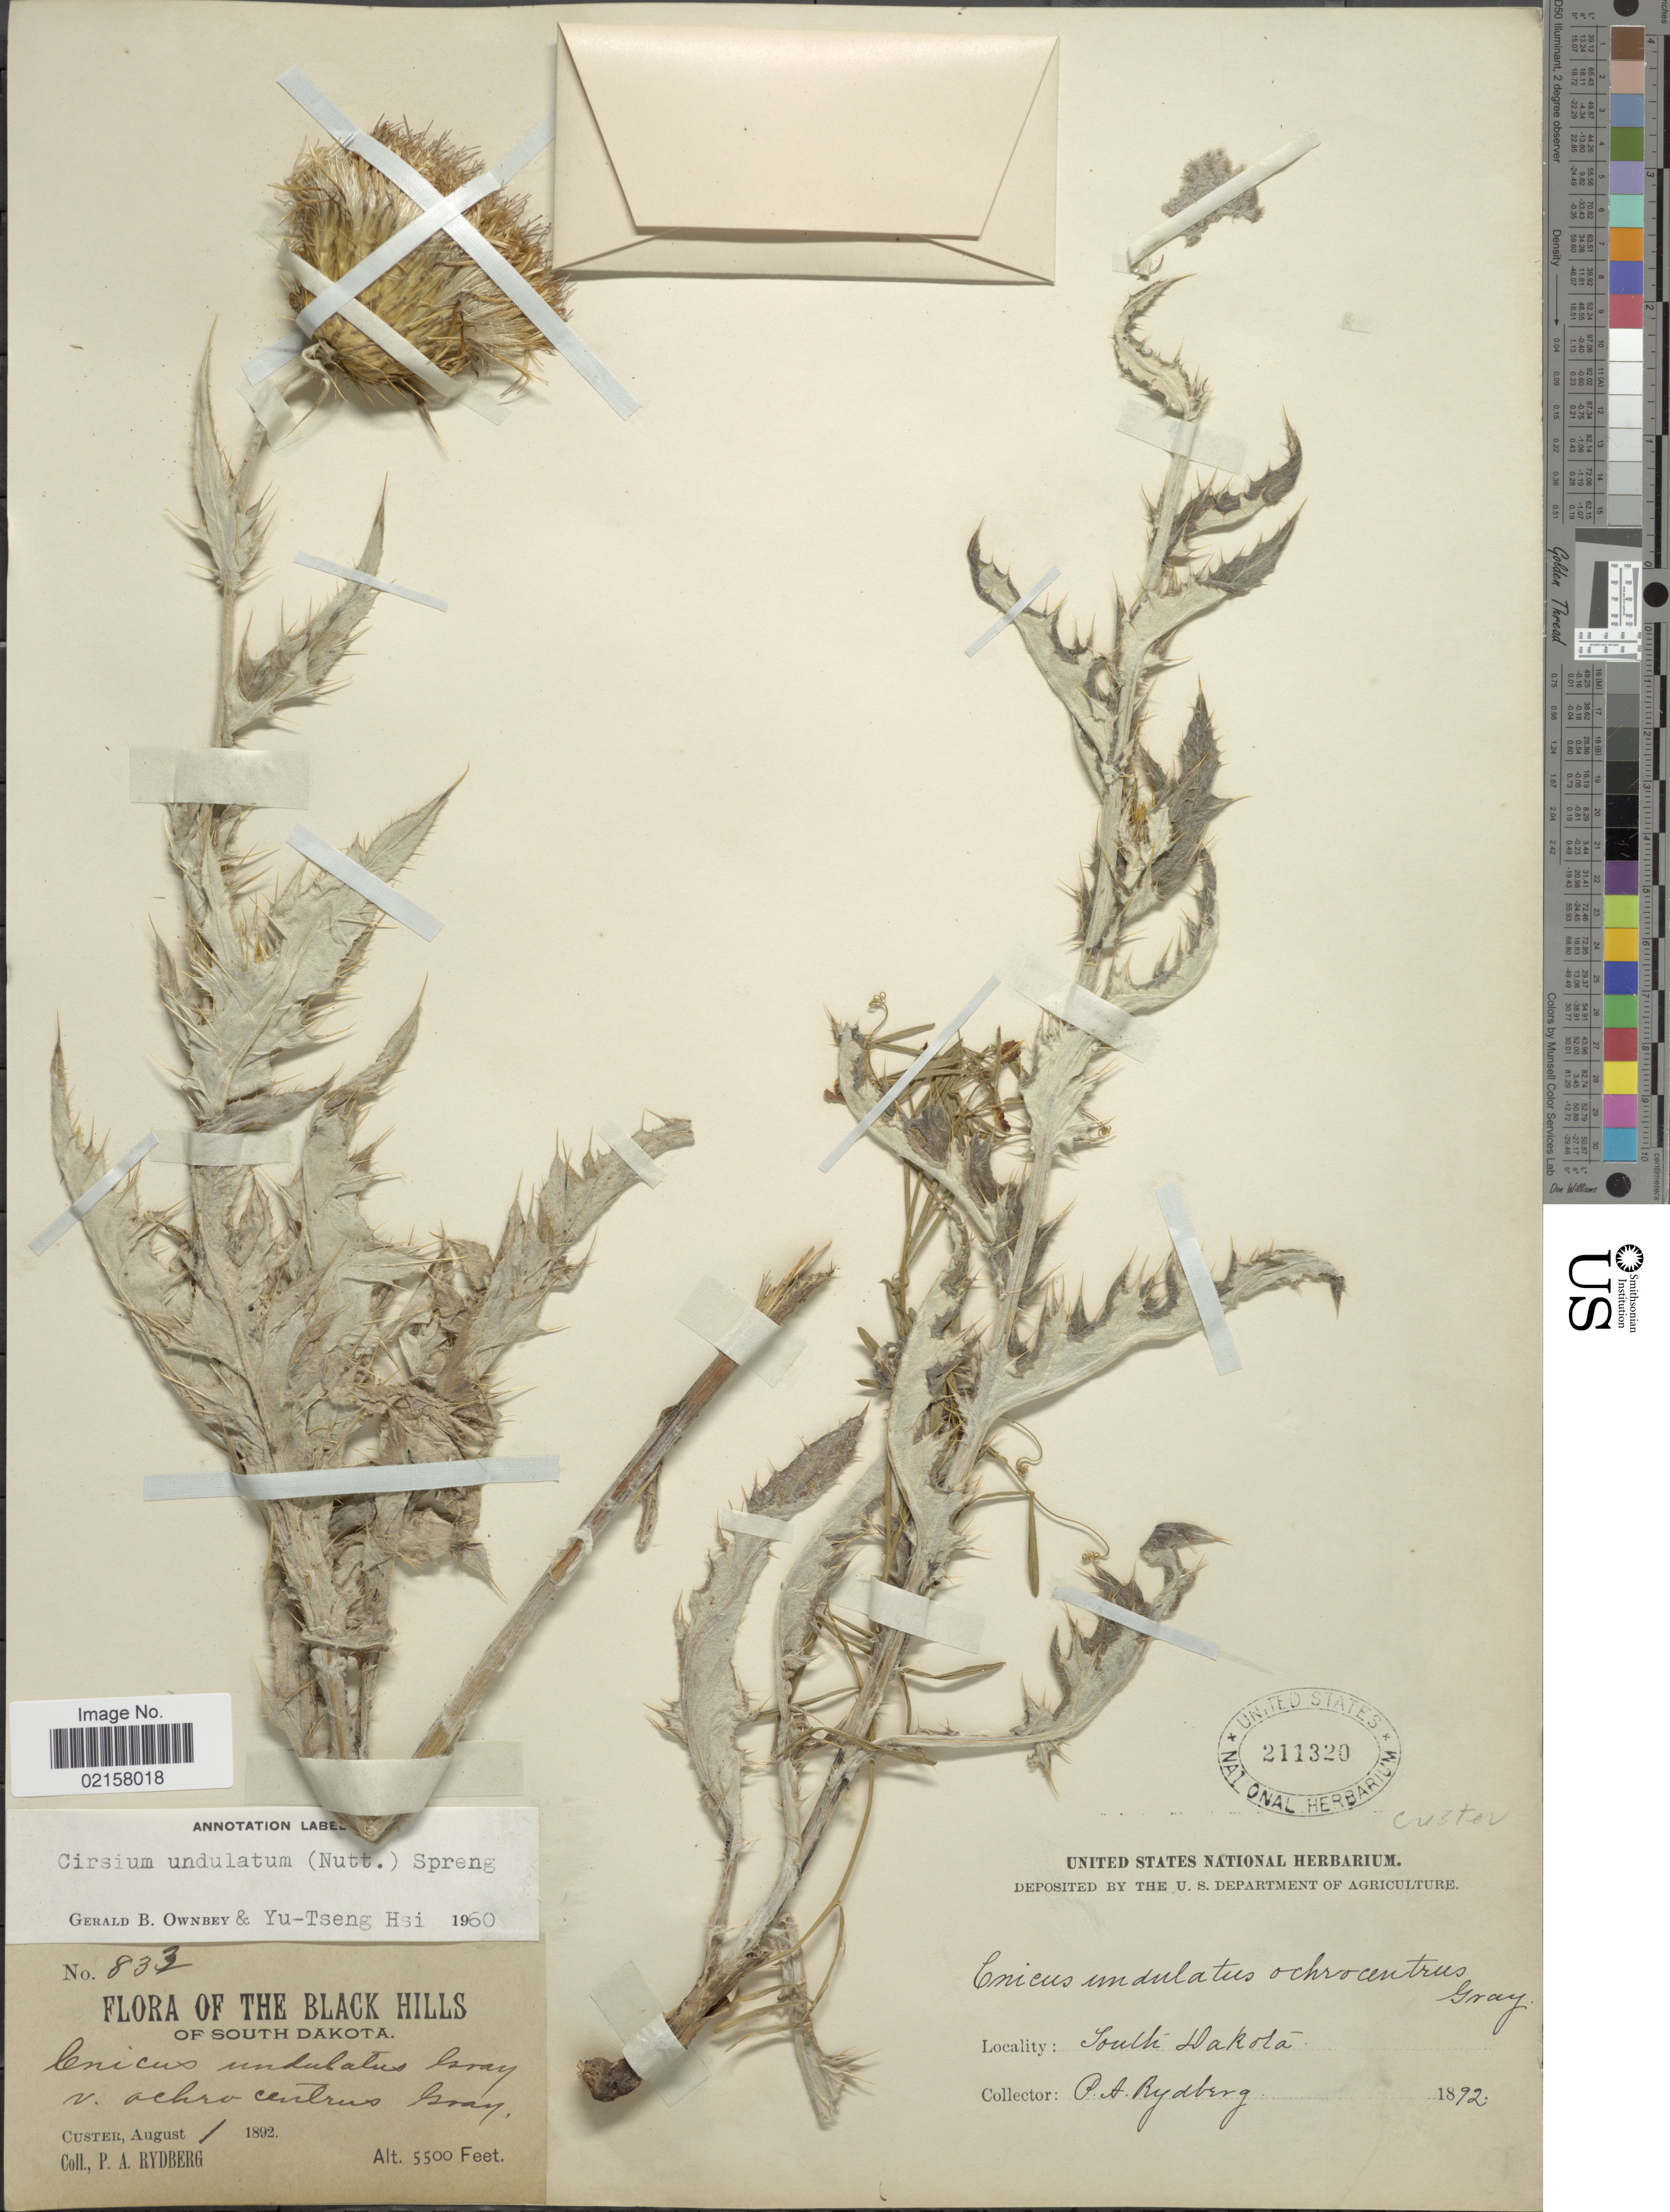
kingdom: Plantae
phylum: Tracheophyta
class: Magnoliopsida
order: Asterales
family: Asteraceae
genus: Cirsium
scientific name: Cirsium undulatum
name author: (Nutt.) Spreng.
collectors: P. A. Rydberg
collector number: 833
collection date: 1892-08-01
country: United States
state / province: South Dakota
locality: The Black Hills, Custer.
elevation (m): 1676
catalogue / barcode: US 211320